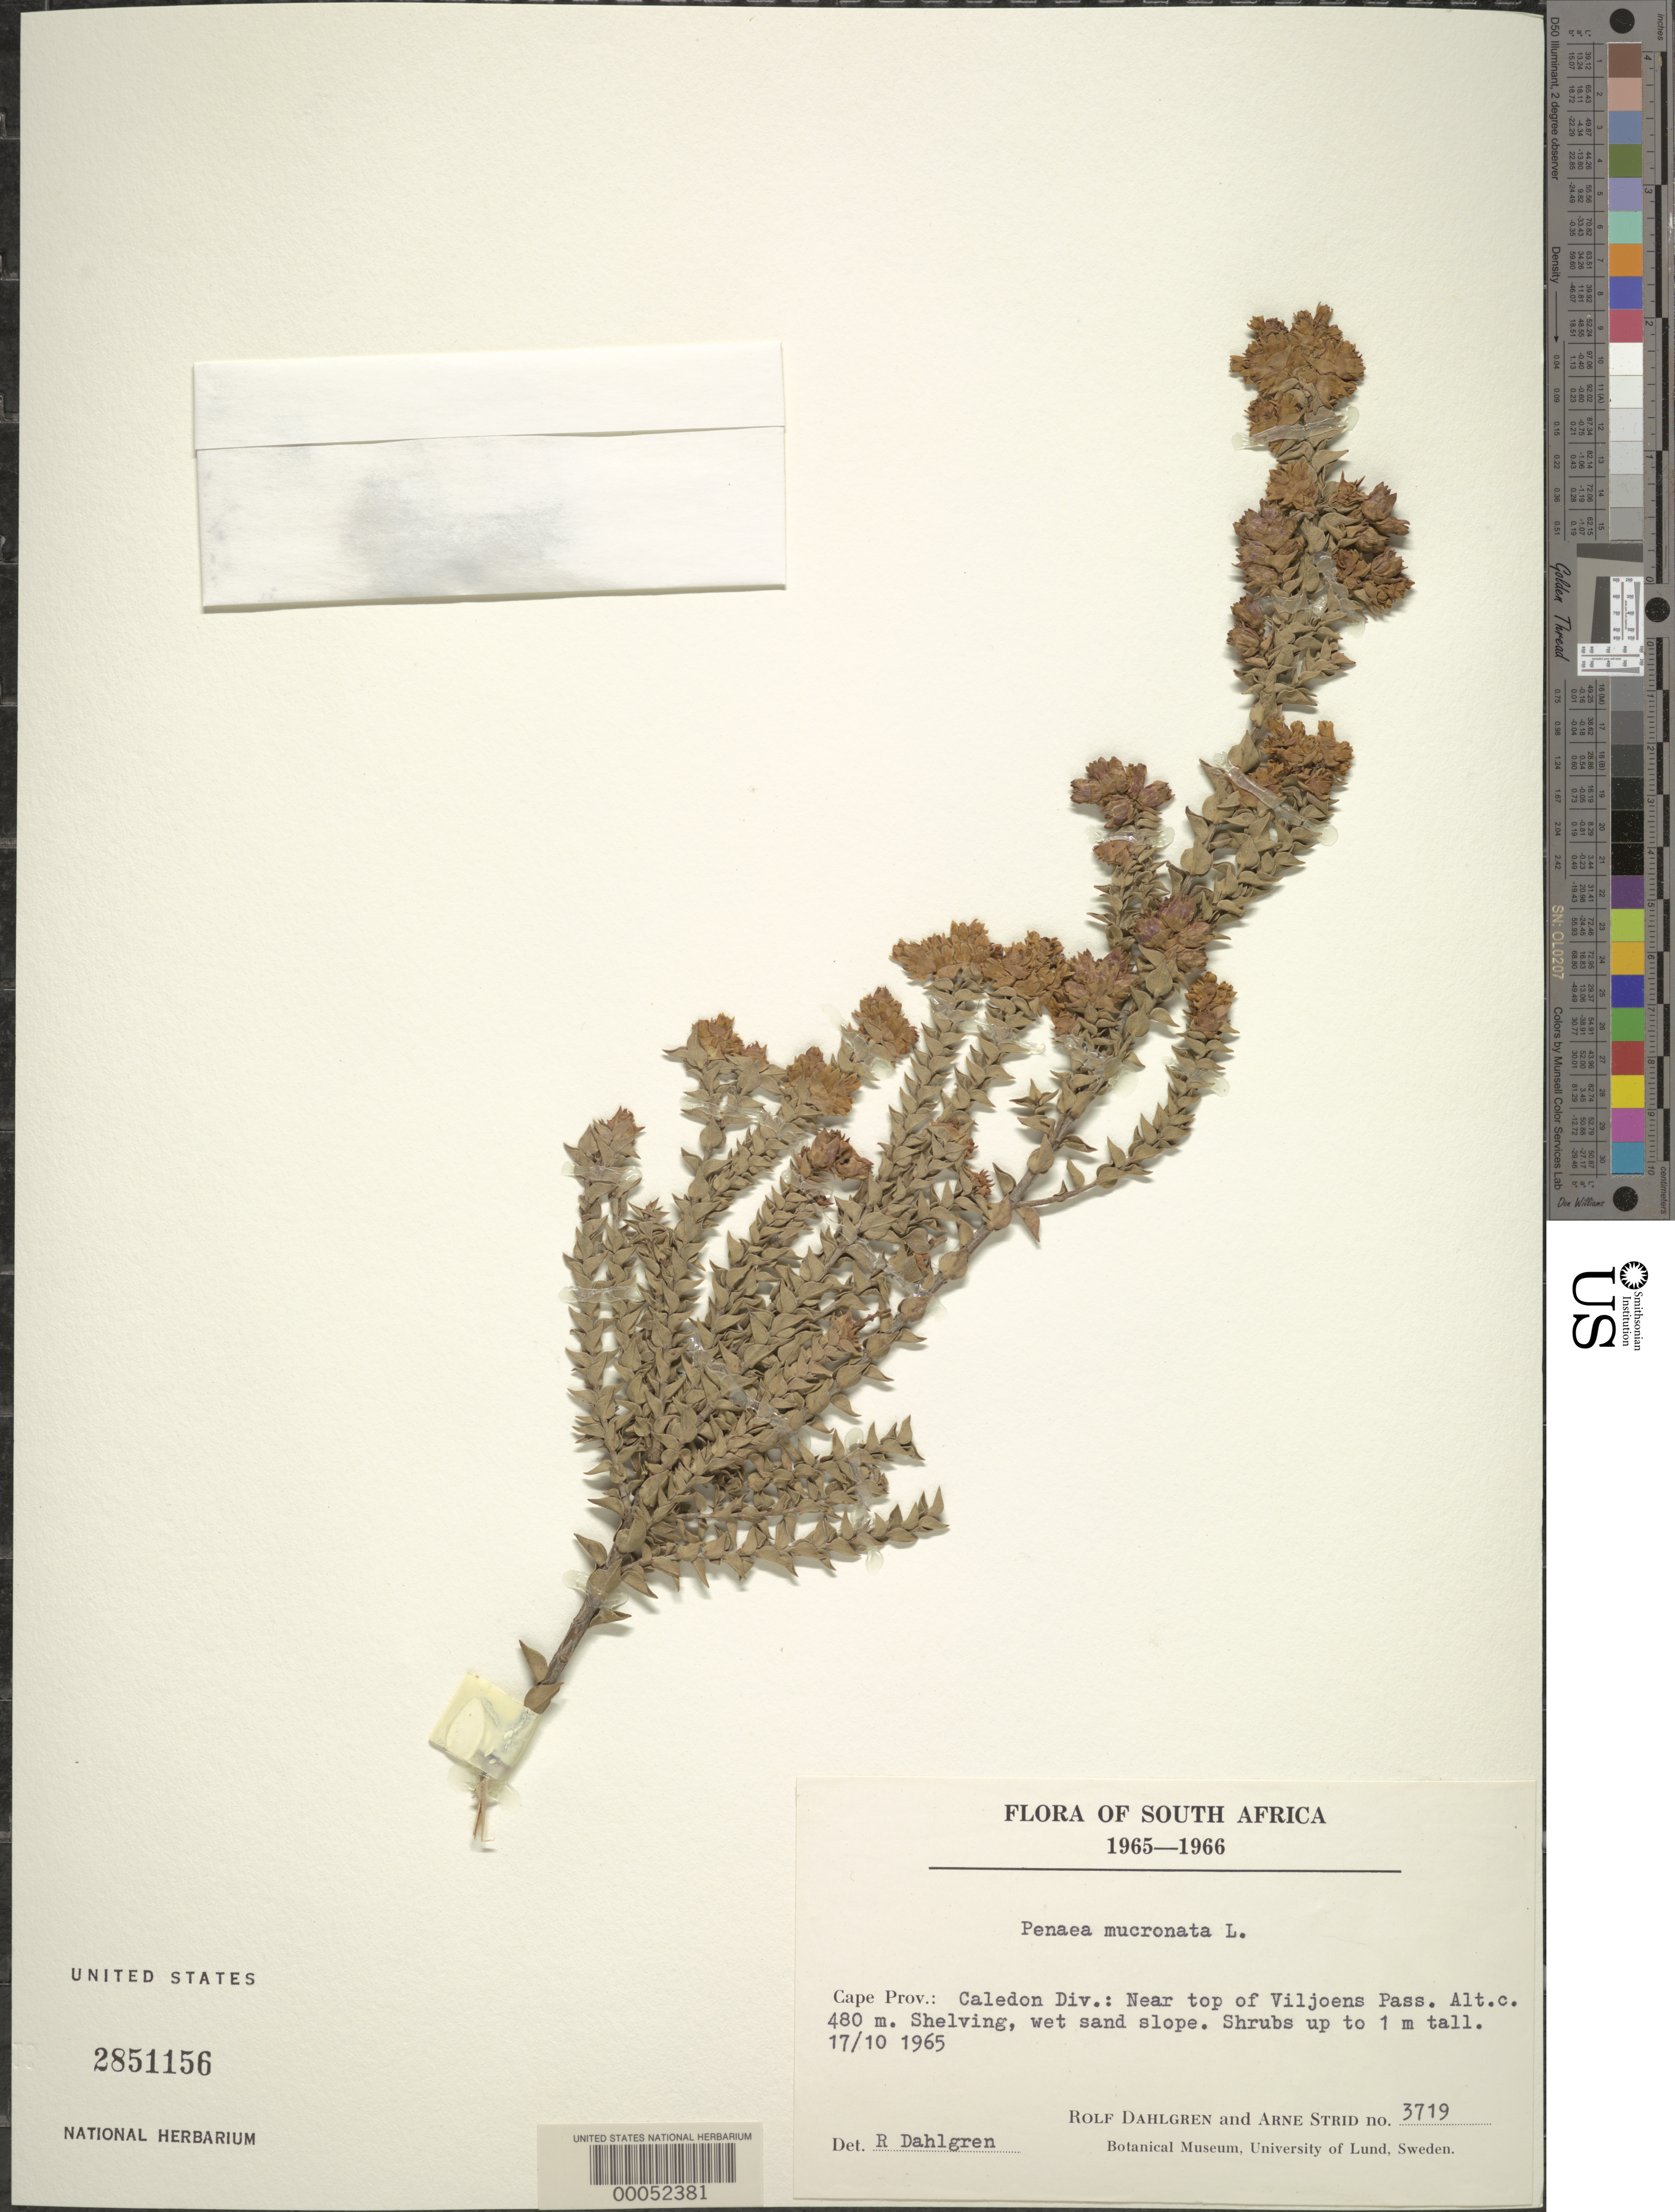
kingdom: Plantae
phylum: Tracheophyta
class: Magnoliopsida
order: Myrtales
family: Penaeaceae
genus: Penaea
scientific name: Penaea mucronata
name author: L.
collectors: R. Dahlgren & A. Strid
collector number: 3719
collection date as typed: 17 Oct 1965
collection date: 1965-10-17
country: South Africa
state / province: Western Cape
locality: Near top of viljoens pass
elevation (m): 480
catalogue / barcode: US 2851156